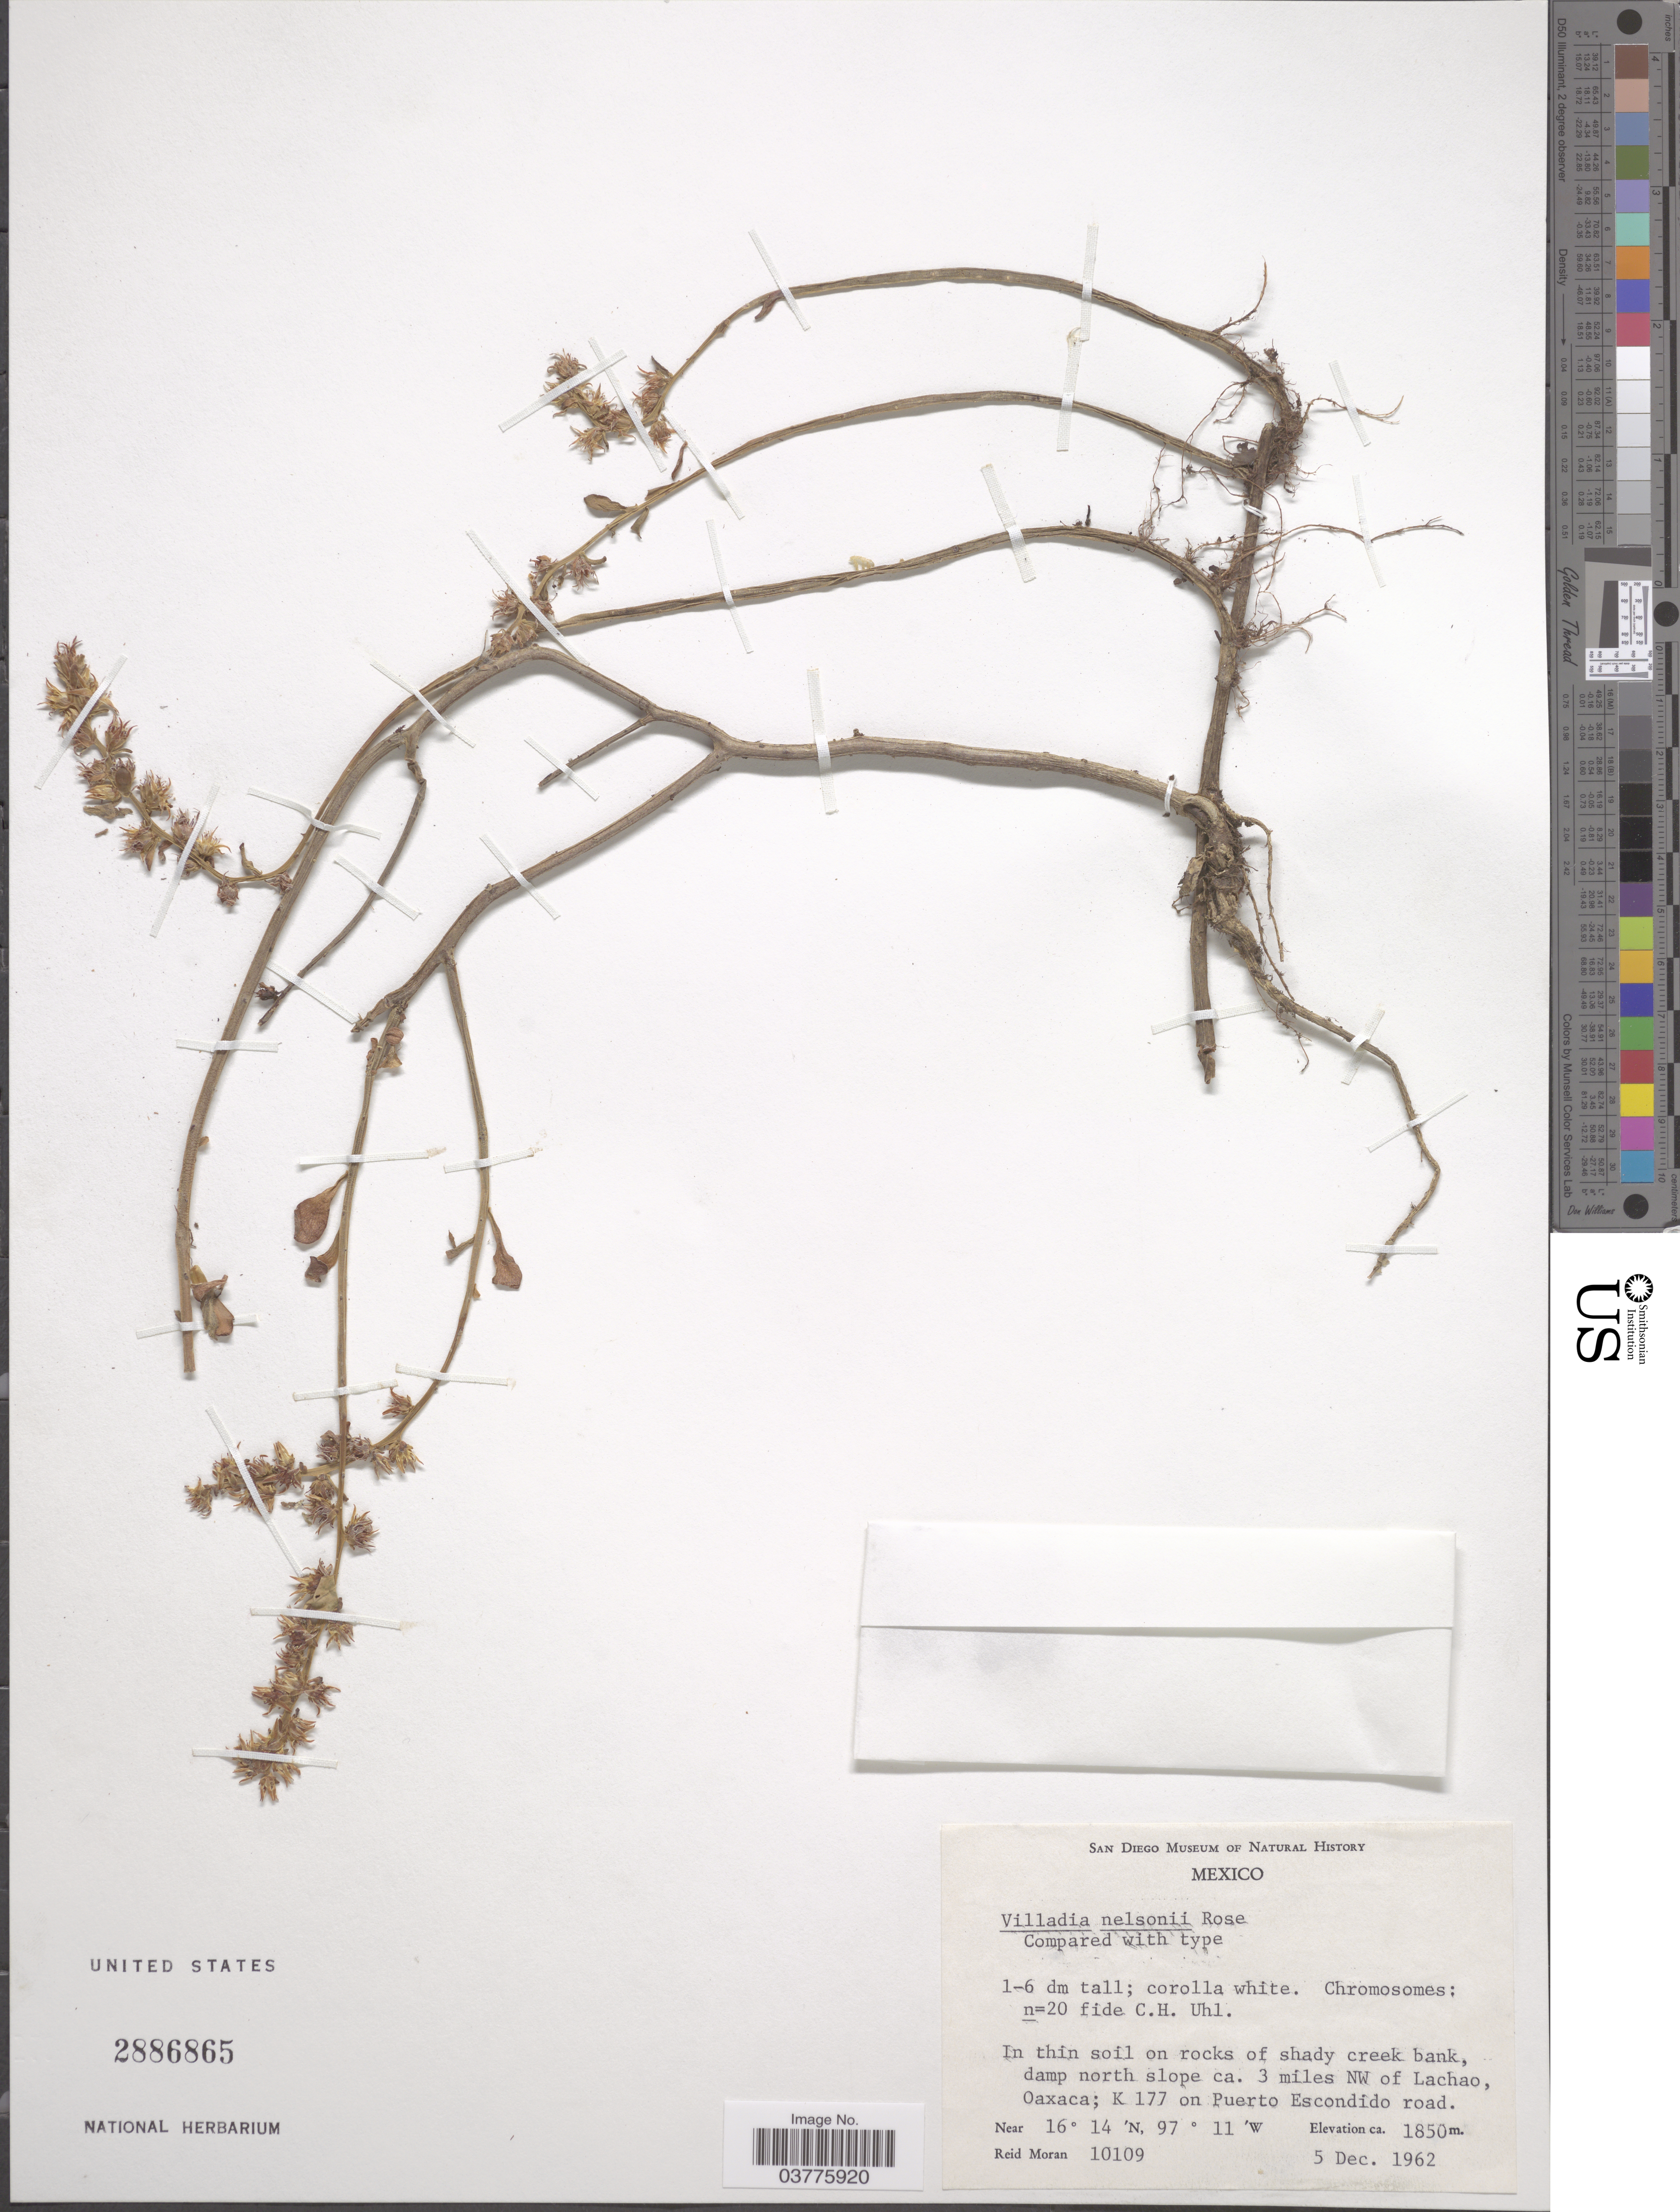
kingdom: Plantae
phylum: Tracheophyta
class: Magnoliopsida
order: Saxifragales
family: Crassulaceae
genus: Villadia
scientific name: Villadia nelsoni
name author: Rose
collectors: R. Moran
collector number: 10109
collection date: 1962-12-05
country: Mexico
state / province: Oaxaca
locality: Damp north slope ca. 3 miles NW of Lachao; K 177 on Puerto Escondido road.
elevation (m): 1850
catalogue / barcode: US 2886865